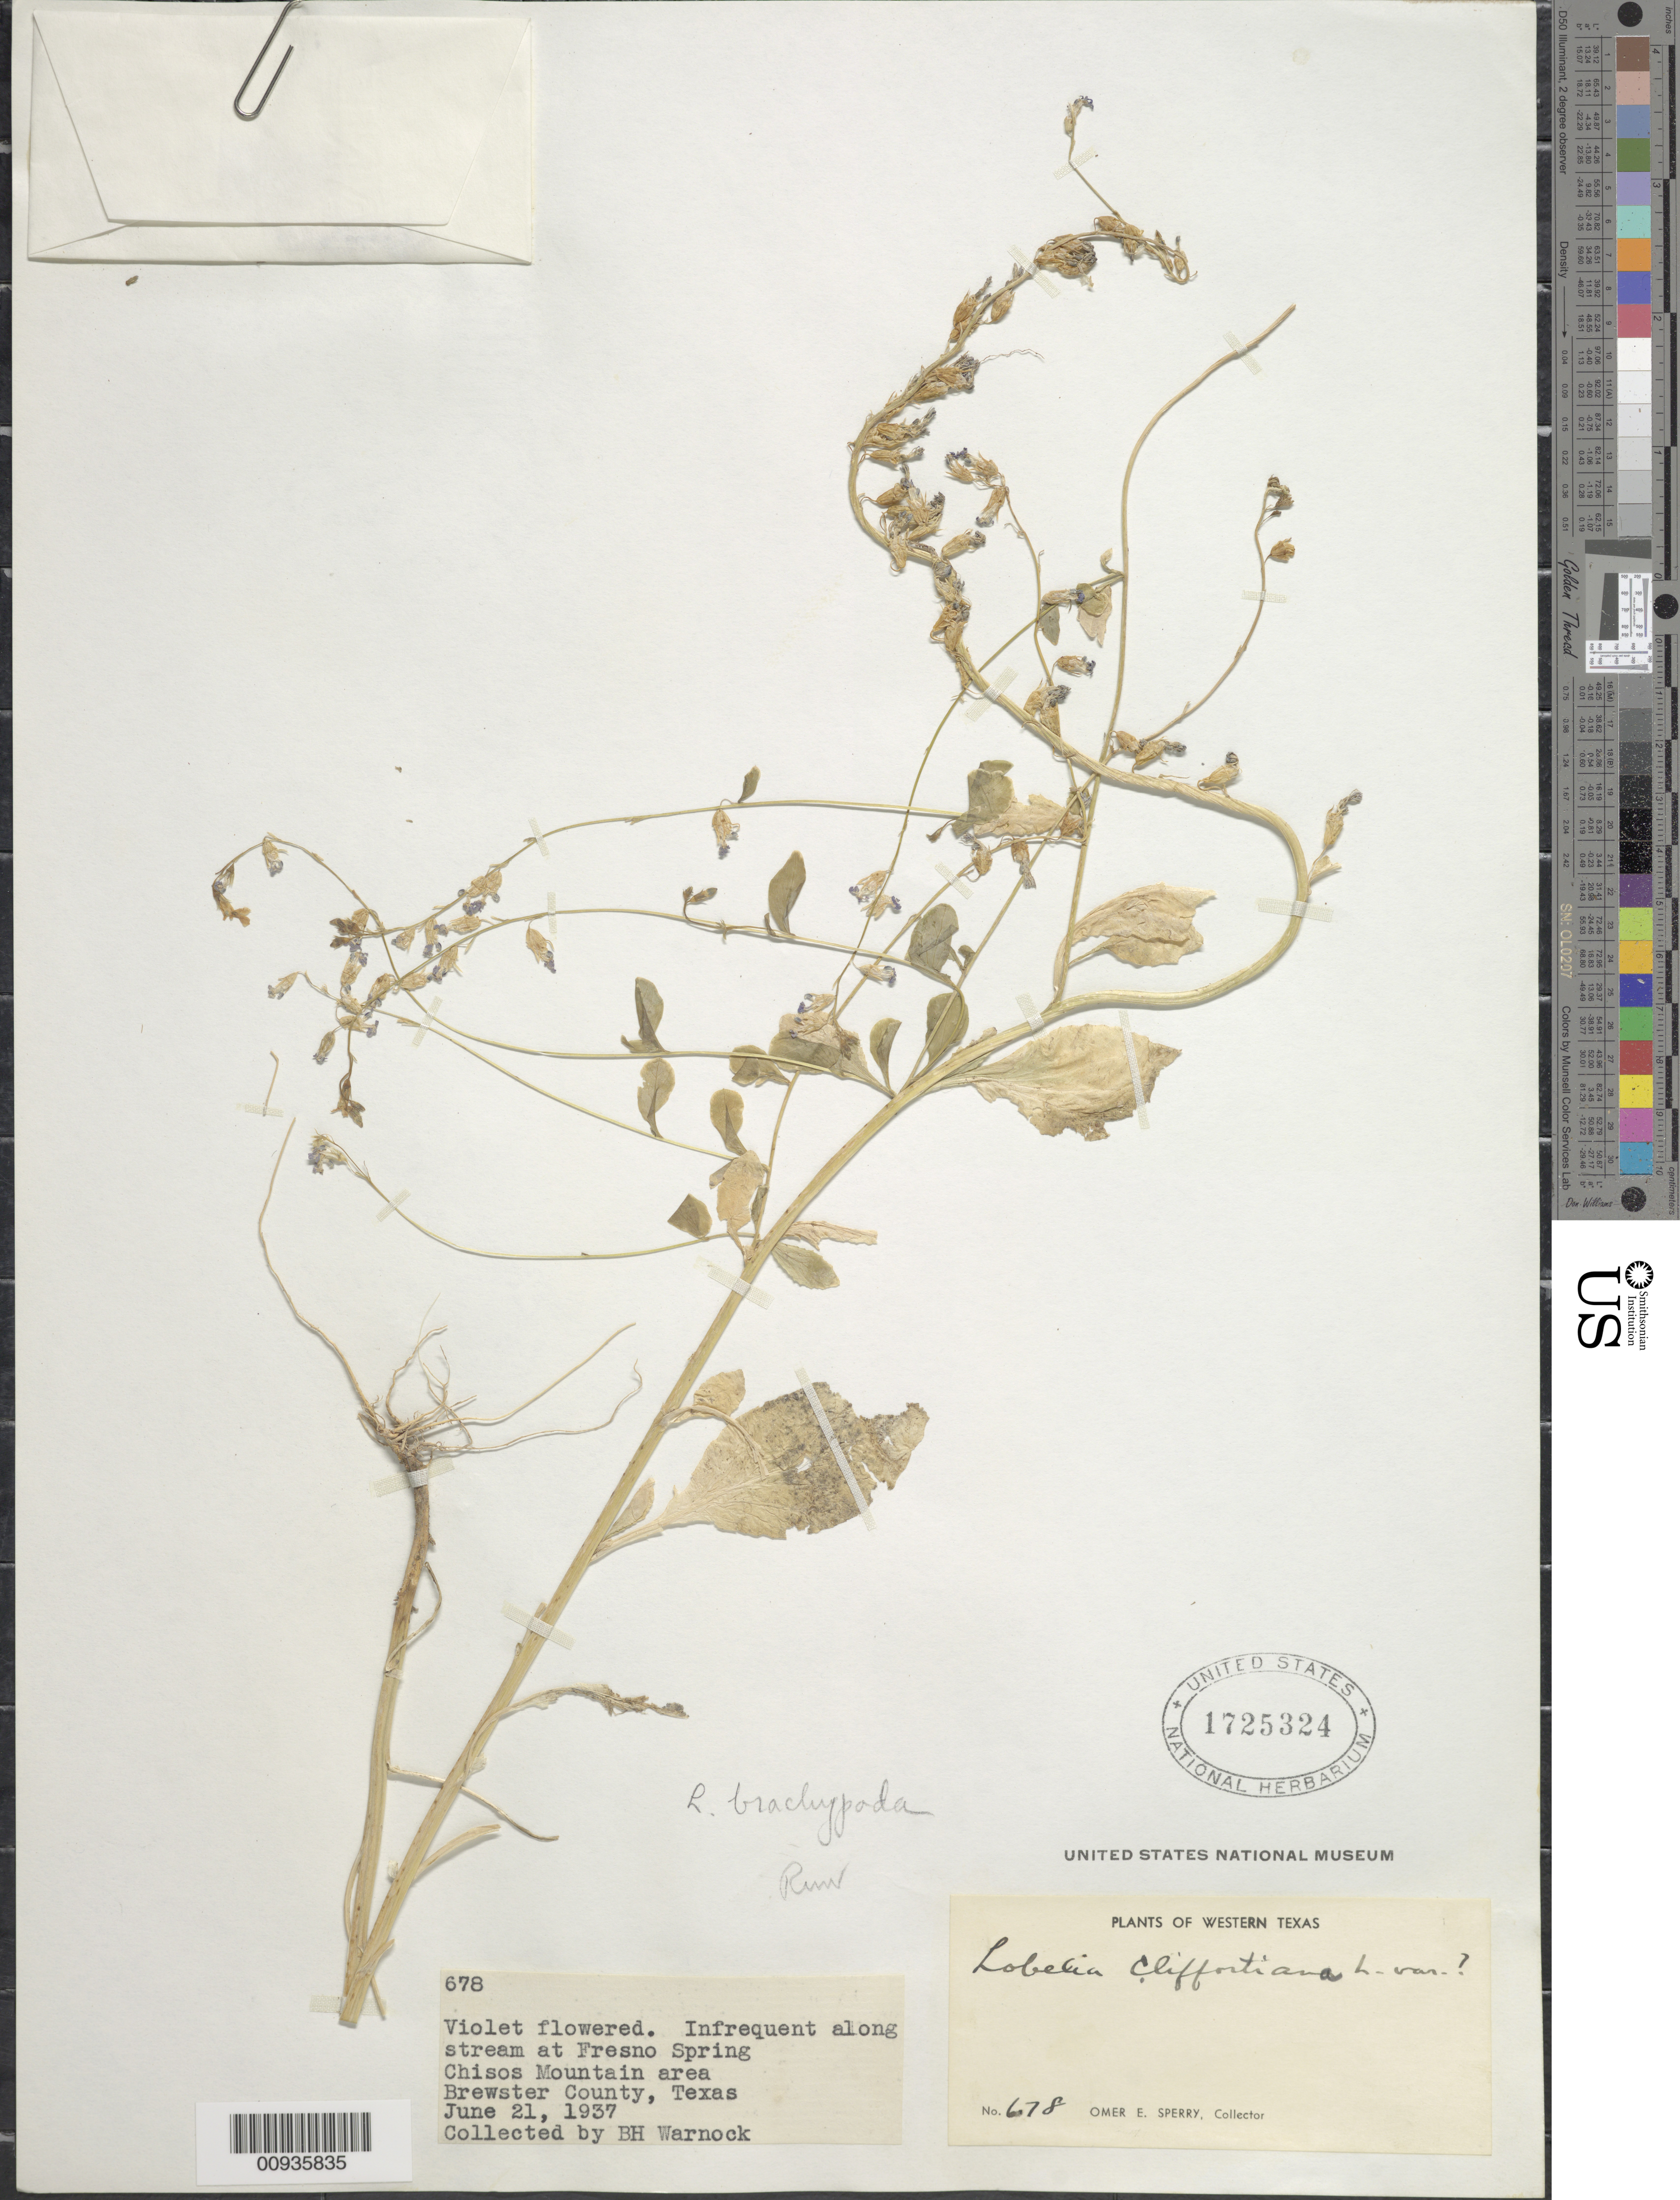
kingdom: Plantae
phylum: Tracheophyta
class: Magnoliopsida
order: Asterales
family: Campanulaceae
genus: Lobelia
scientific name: Lobelia brachypoda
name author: (A. Gray) Small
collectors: B. H. Warnock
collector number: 678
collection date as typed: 21 Jun 1937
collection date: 1937-06-21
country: United States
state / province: Texas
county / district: Brewster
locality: Chisos Mountains, at Fresno Spring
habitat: along stream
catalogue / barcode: US 1725324